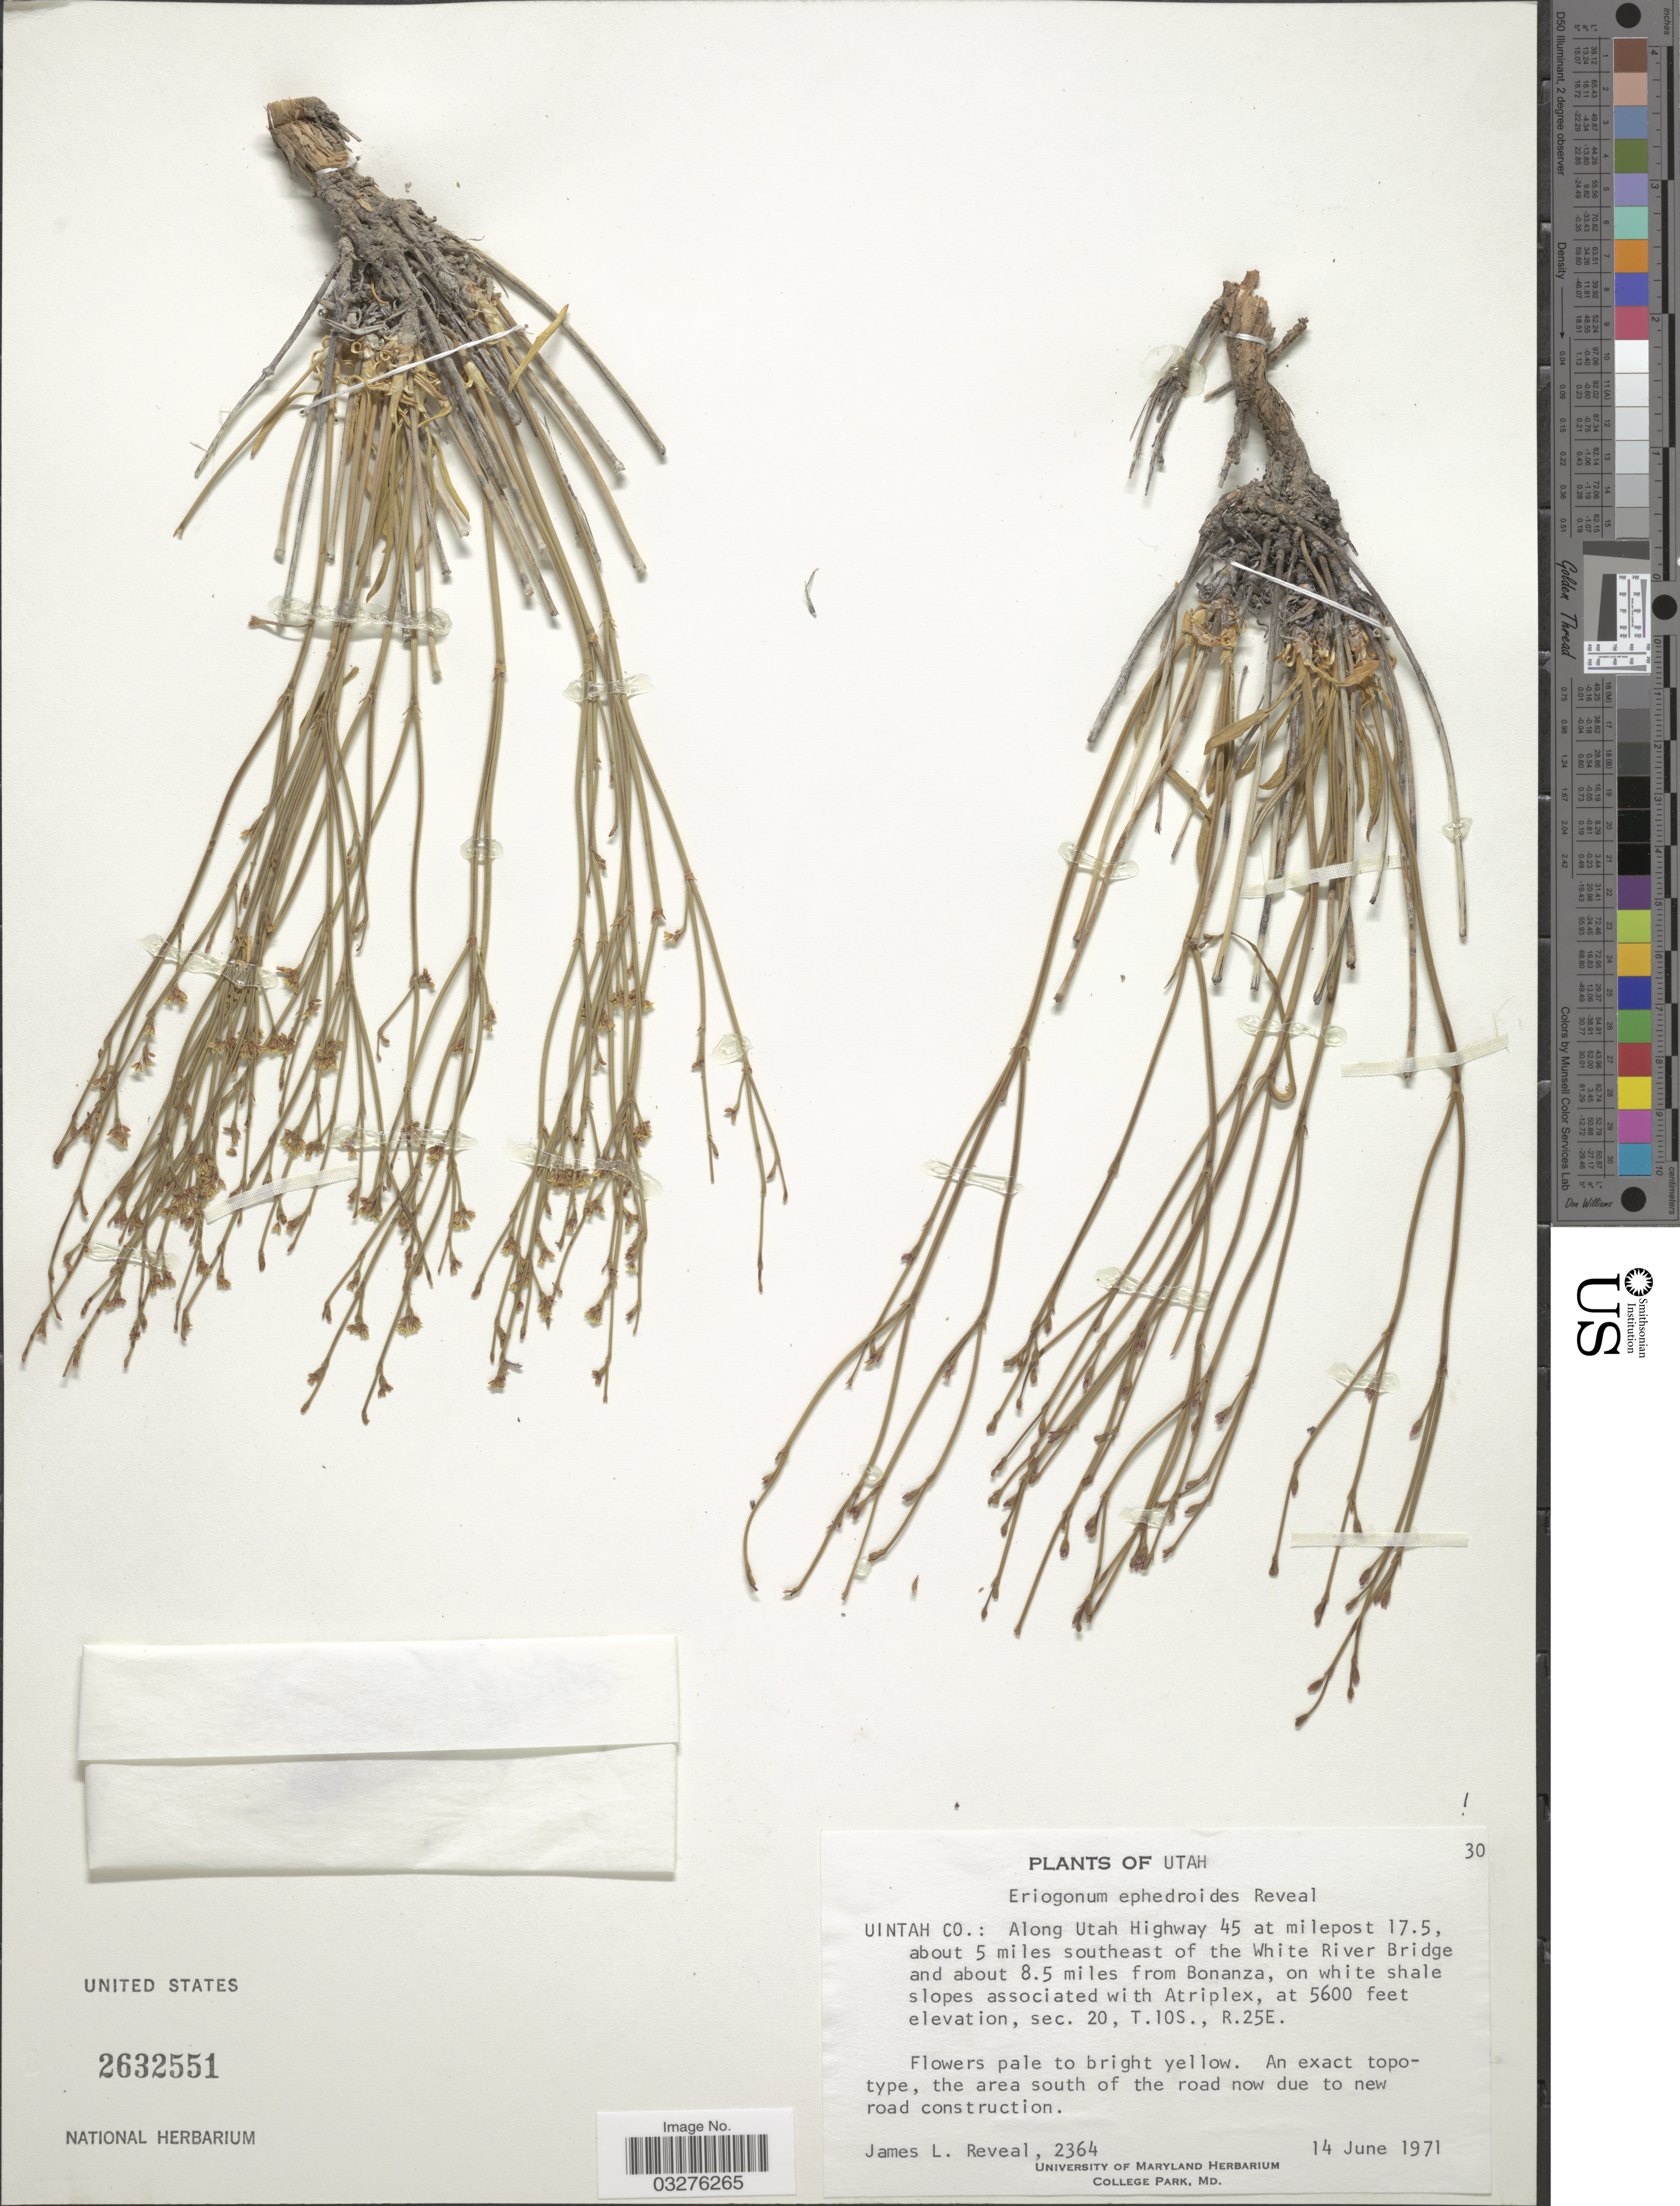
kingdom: Plantae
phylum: Tracheophyta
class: Magnoliopsida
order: Caryophyllales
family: Polygonaceae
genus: Eriogonum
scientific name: Eriogonum ephedroides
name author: Reveal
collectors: J. L. Reveal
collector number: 2364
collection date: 1971-06-14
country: United States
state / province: Utah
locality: Uintah Co.: Along Utah Highway 45 at milepost 17.5, about 5 miles southeast of the White River Bridge and about 8.5 miles from Bonanza. Sec. 20, T.10S., R.25E.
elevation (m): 1707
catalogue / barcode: US 2632551